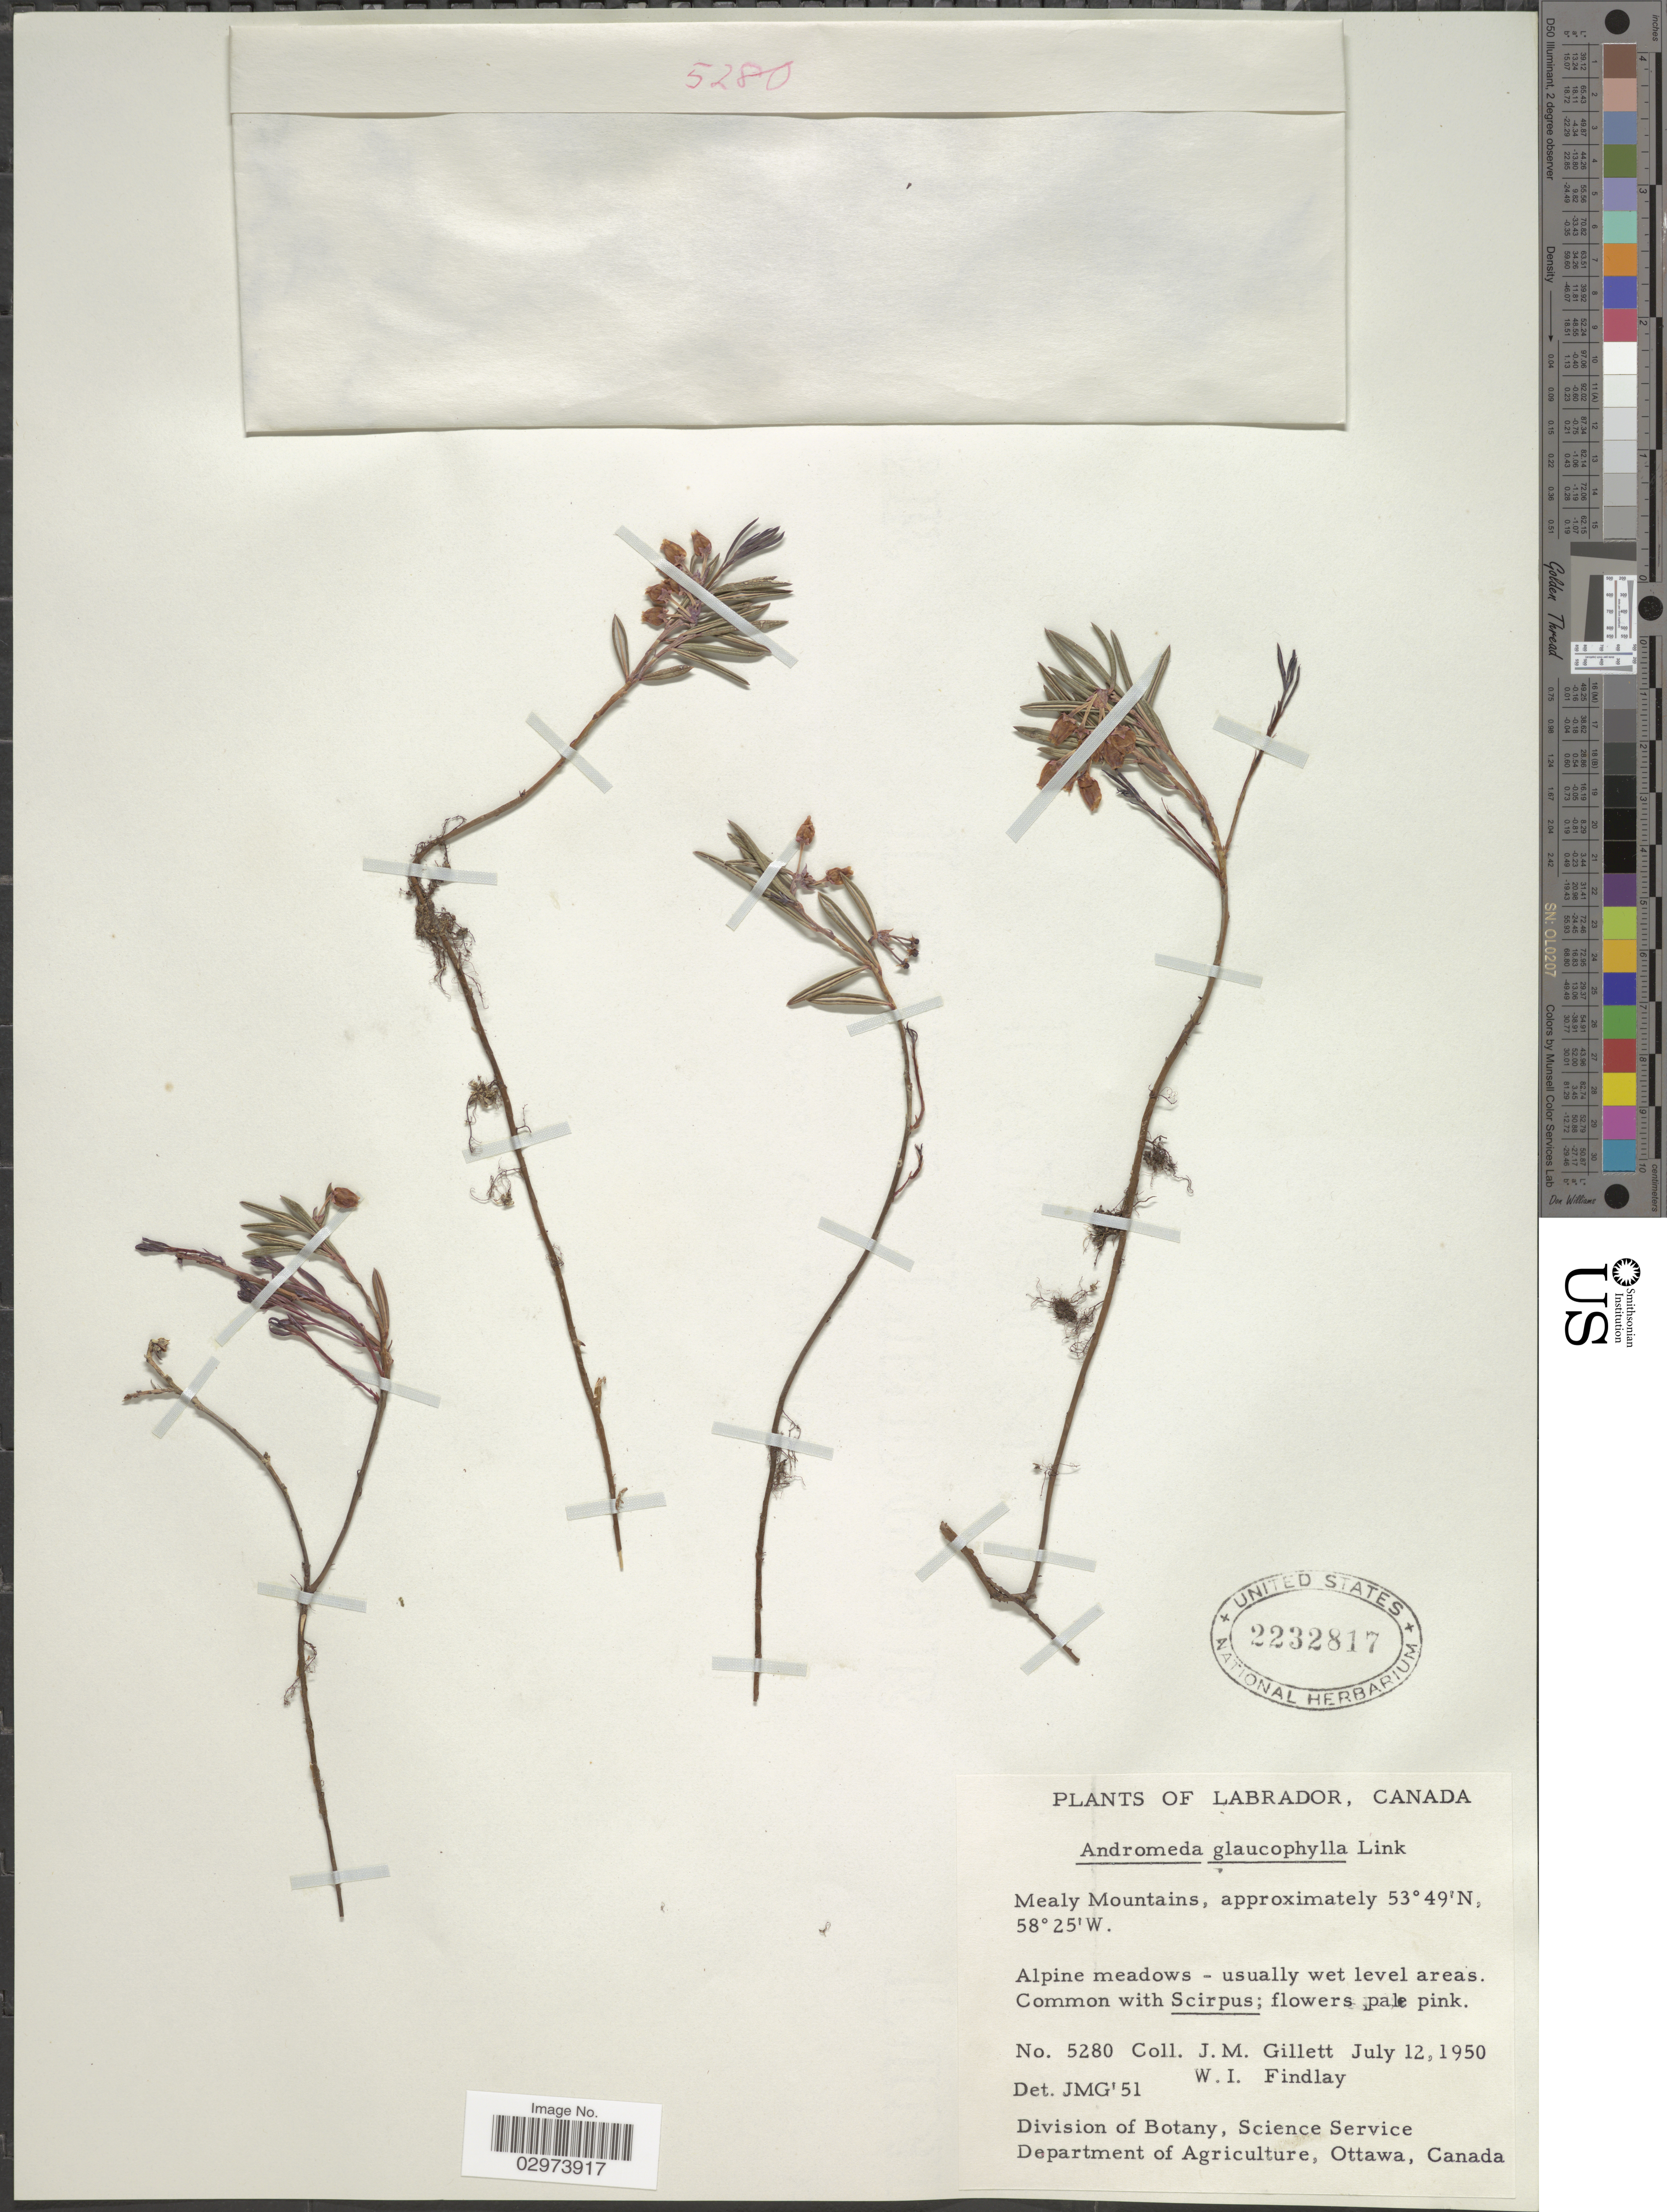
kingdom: Plantae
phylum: Tracheophyta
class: Magnoliopsida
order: Ericales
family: Ericaceae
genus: Andromeda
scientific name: Andromeda polifolia var. latifolia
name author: Aiton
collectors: J. M. Gillett & W. Findlay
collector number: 5280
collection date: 1950-07-12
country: Canada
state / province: Newfoundland and Labrador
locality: Labrador. Mealy Mountains.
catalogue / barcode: US 2232817